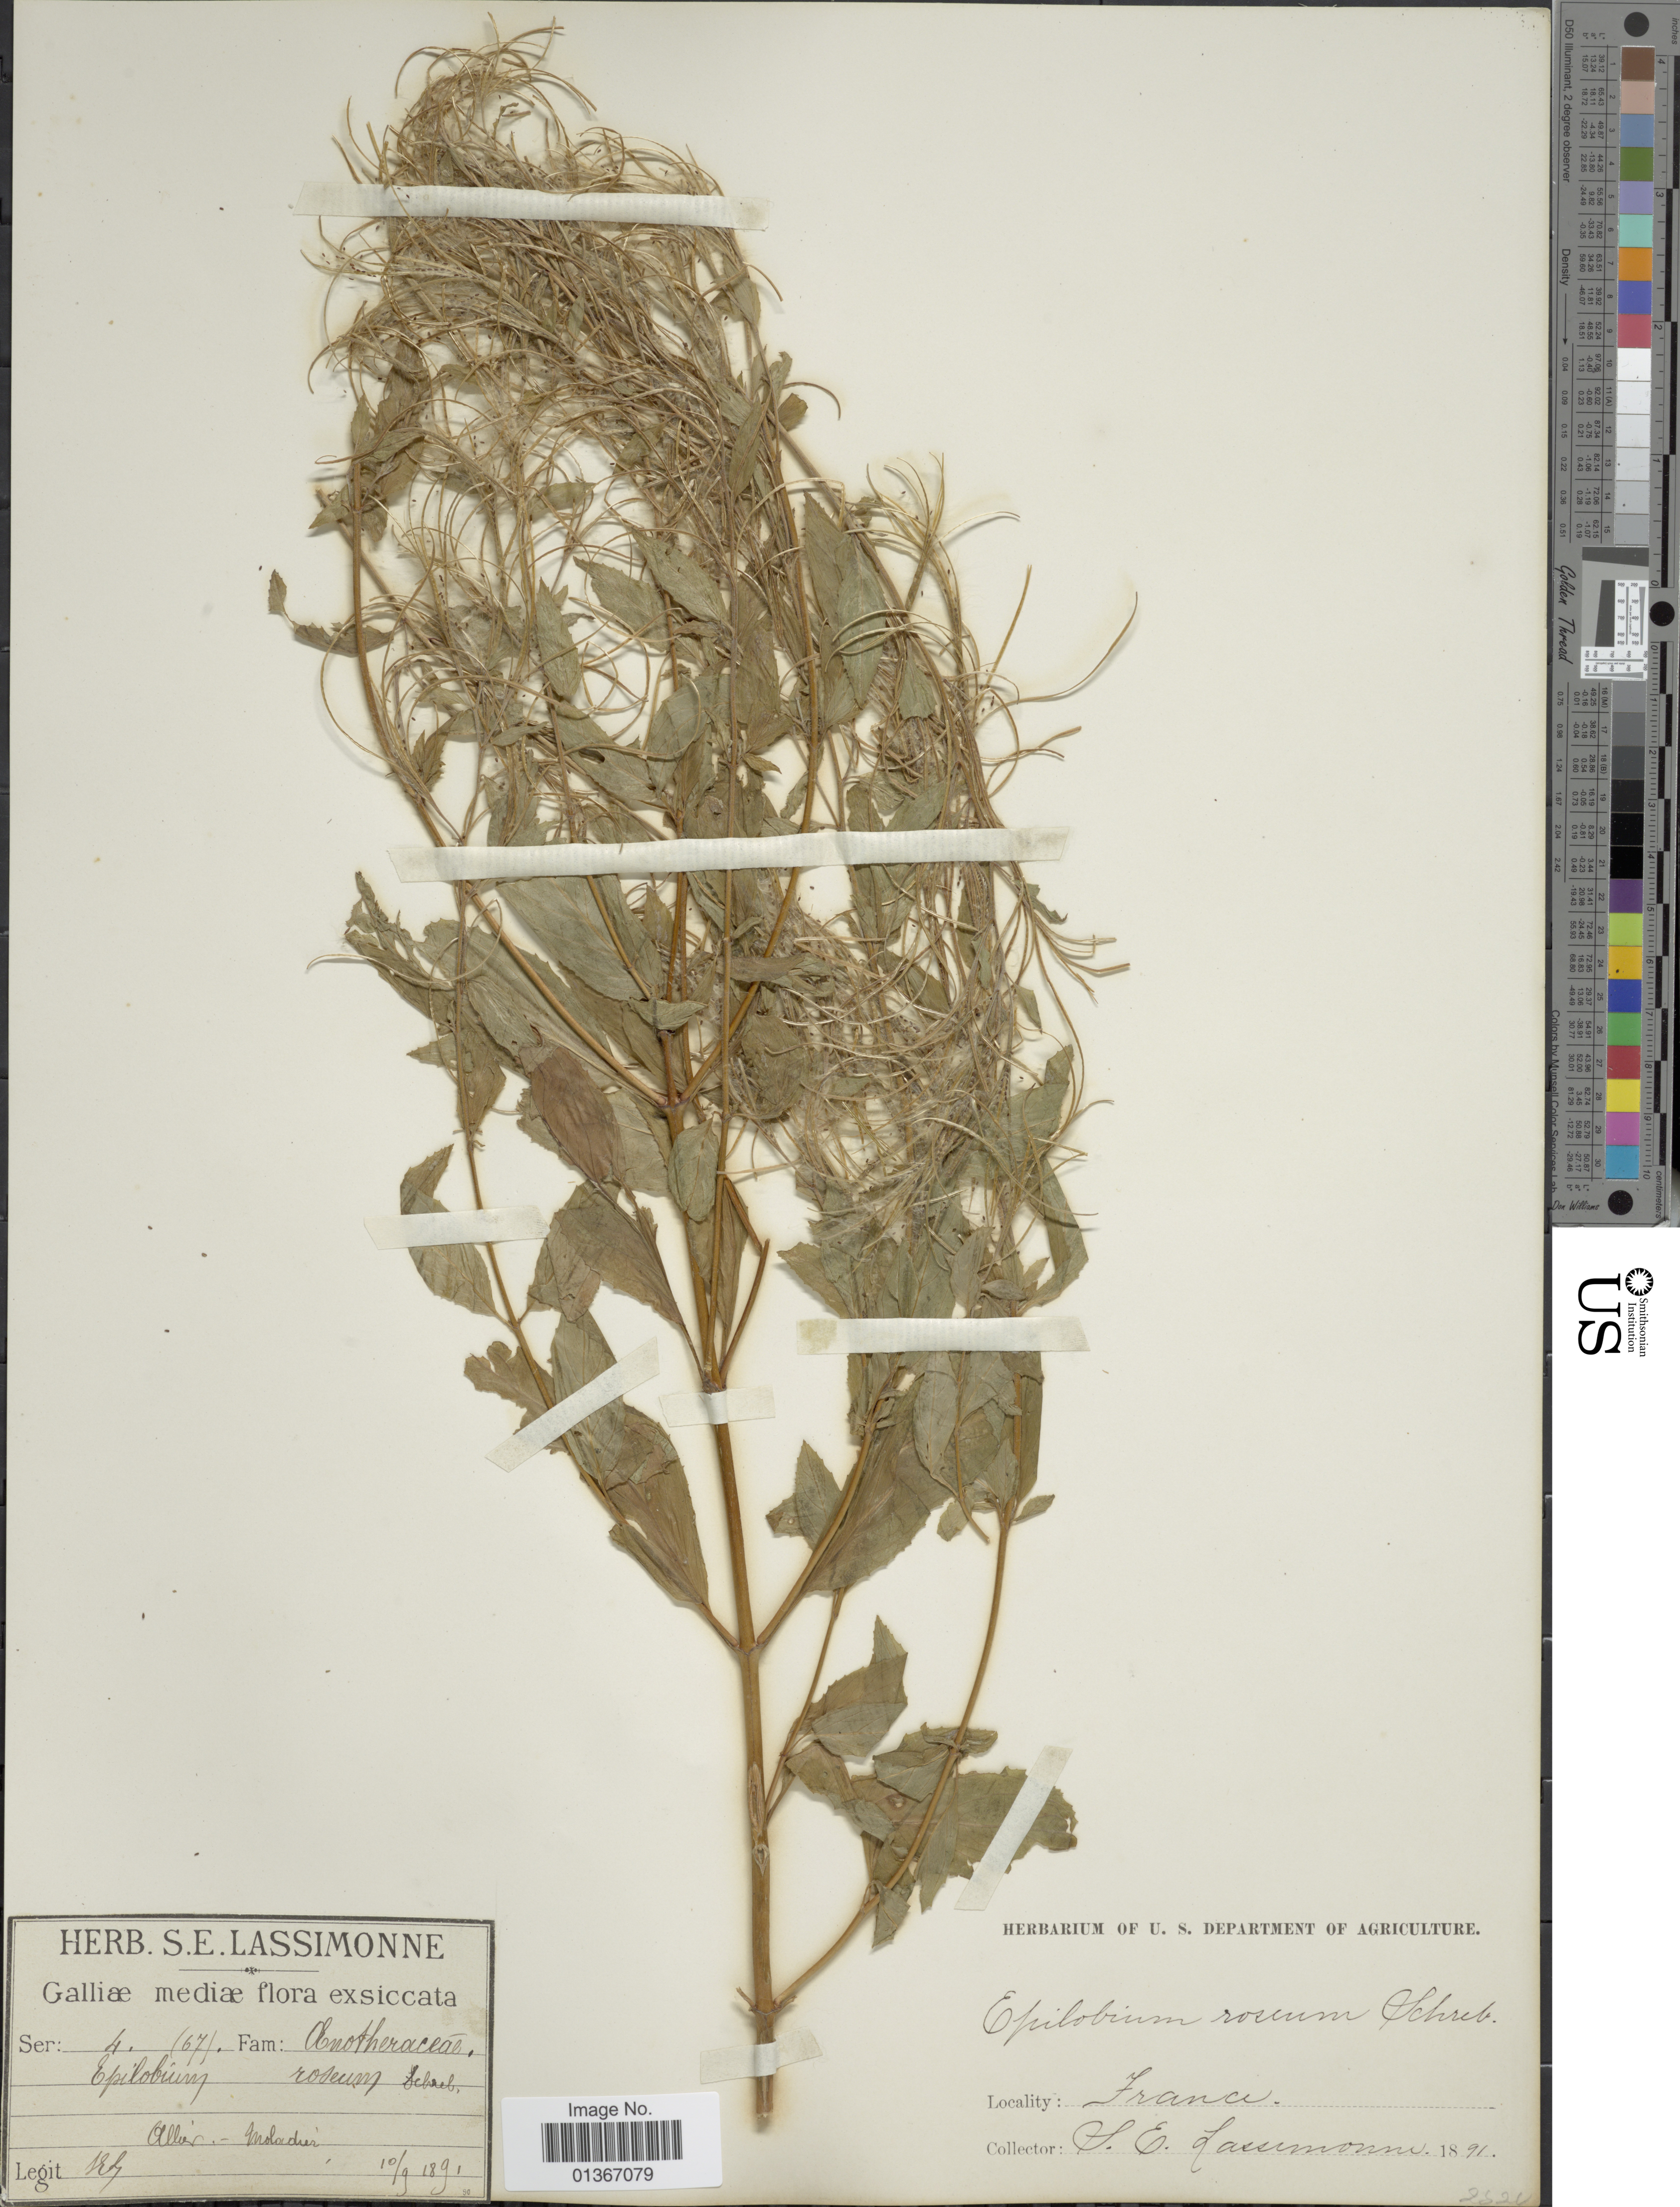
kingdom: Plantae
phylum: Tracheophyta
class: Magnoliopsida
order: Myrtales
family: Onagraceae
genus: Epilobium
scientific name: Epilobium roseum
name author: Schreb.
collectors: S. Lassimonne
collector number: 4/67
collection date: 1891-09-10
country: France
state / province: Auvergne-Rhône-Alpes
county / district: Allier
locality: Galliæ [France]. Allier - Moladier.